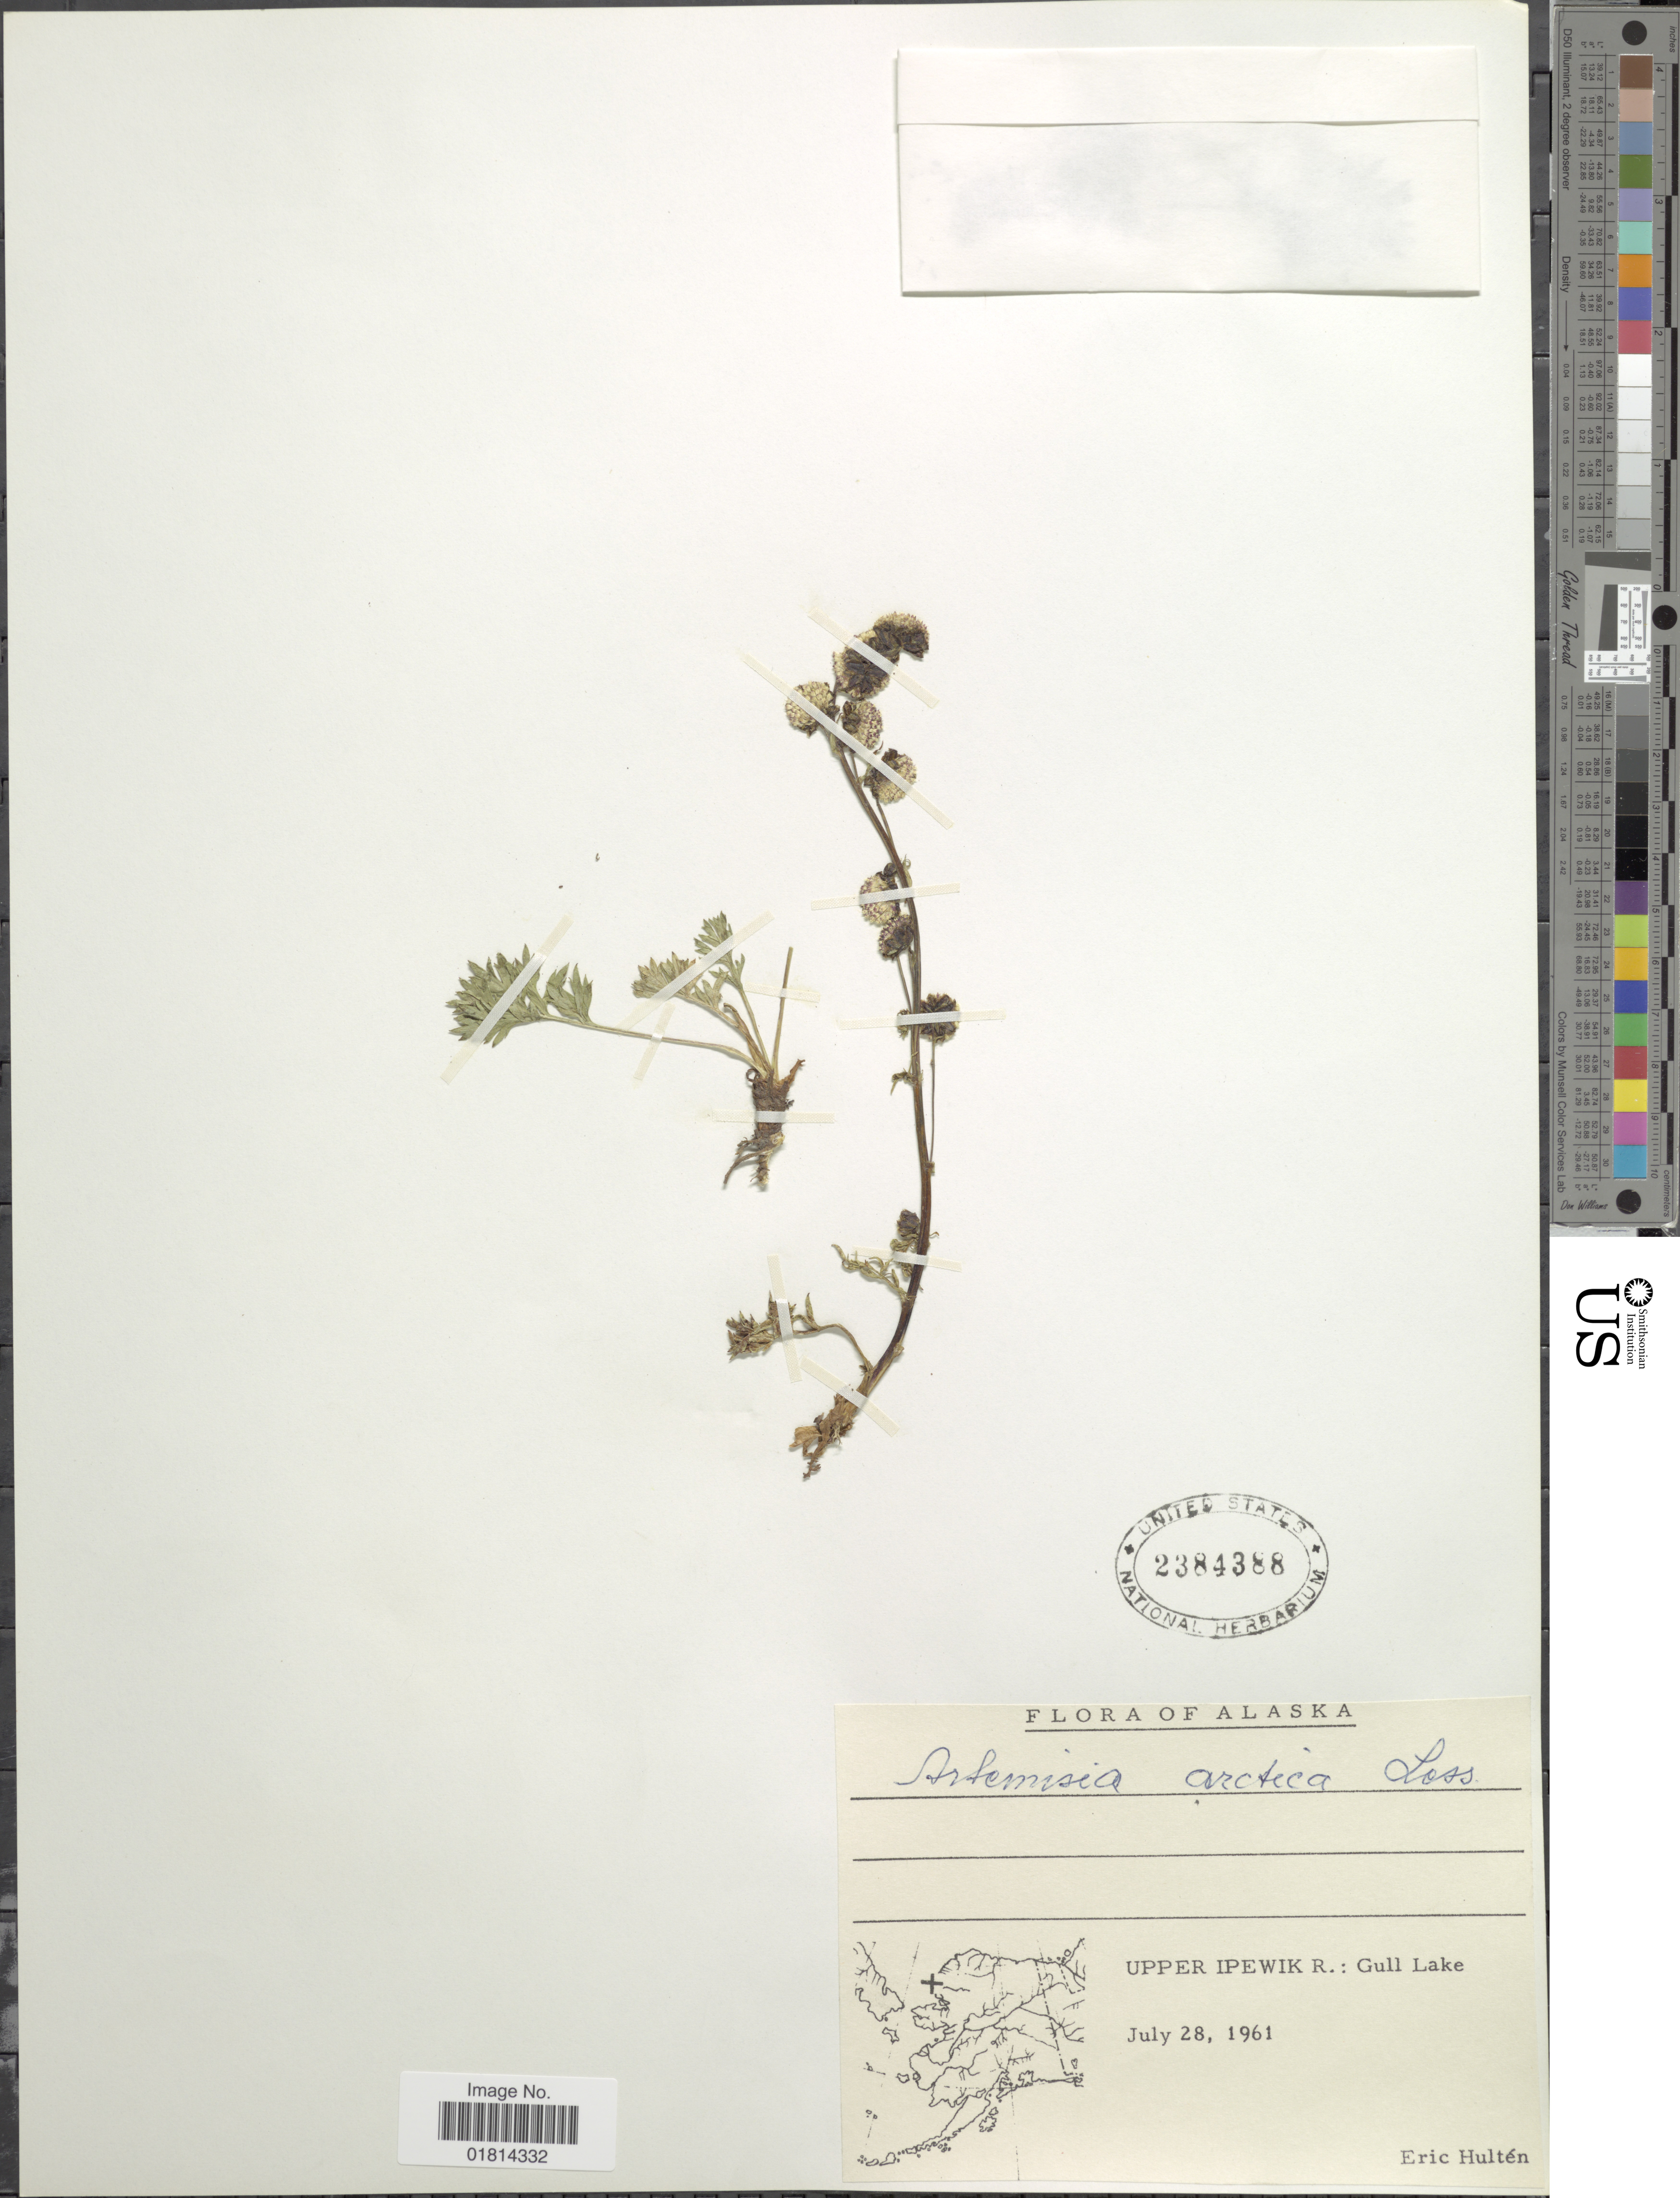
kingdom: Plantae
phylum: Tracheophyta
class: Magnoliopsida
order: Asterales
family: Asteraceae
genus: Artemisia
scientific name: Artemisia arctica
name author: Less.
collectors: E. G. Hultén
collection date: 1961-07-28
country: United States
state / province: Alaska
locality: Upper Ipewik R.: Gull Lake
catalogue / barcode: US 2384388